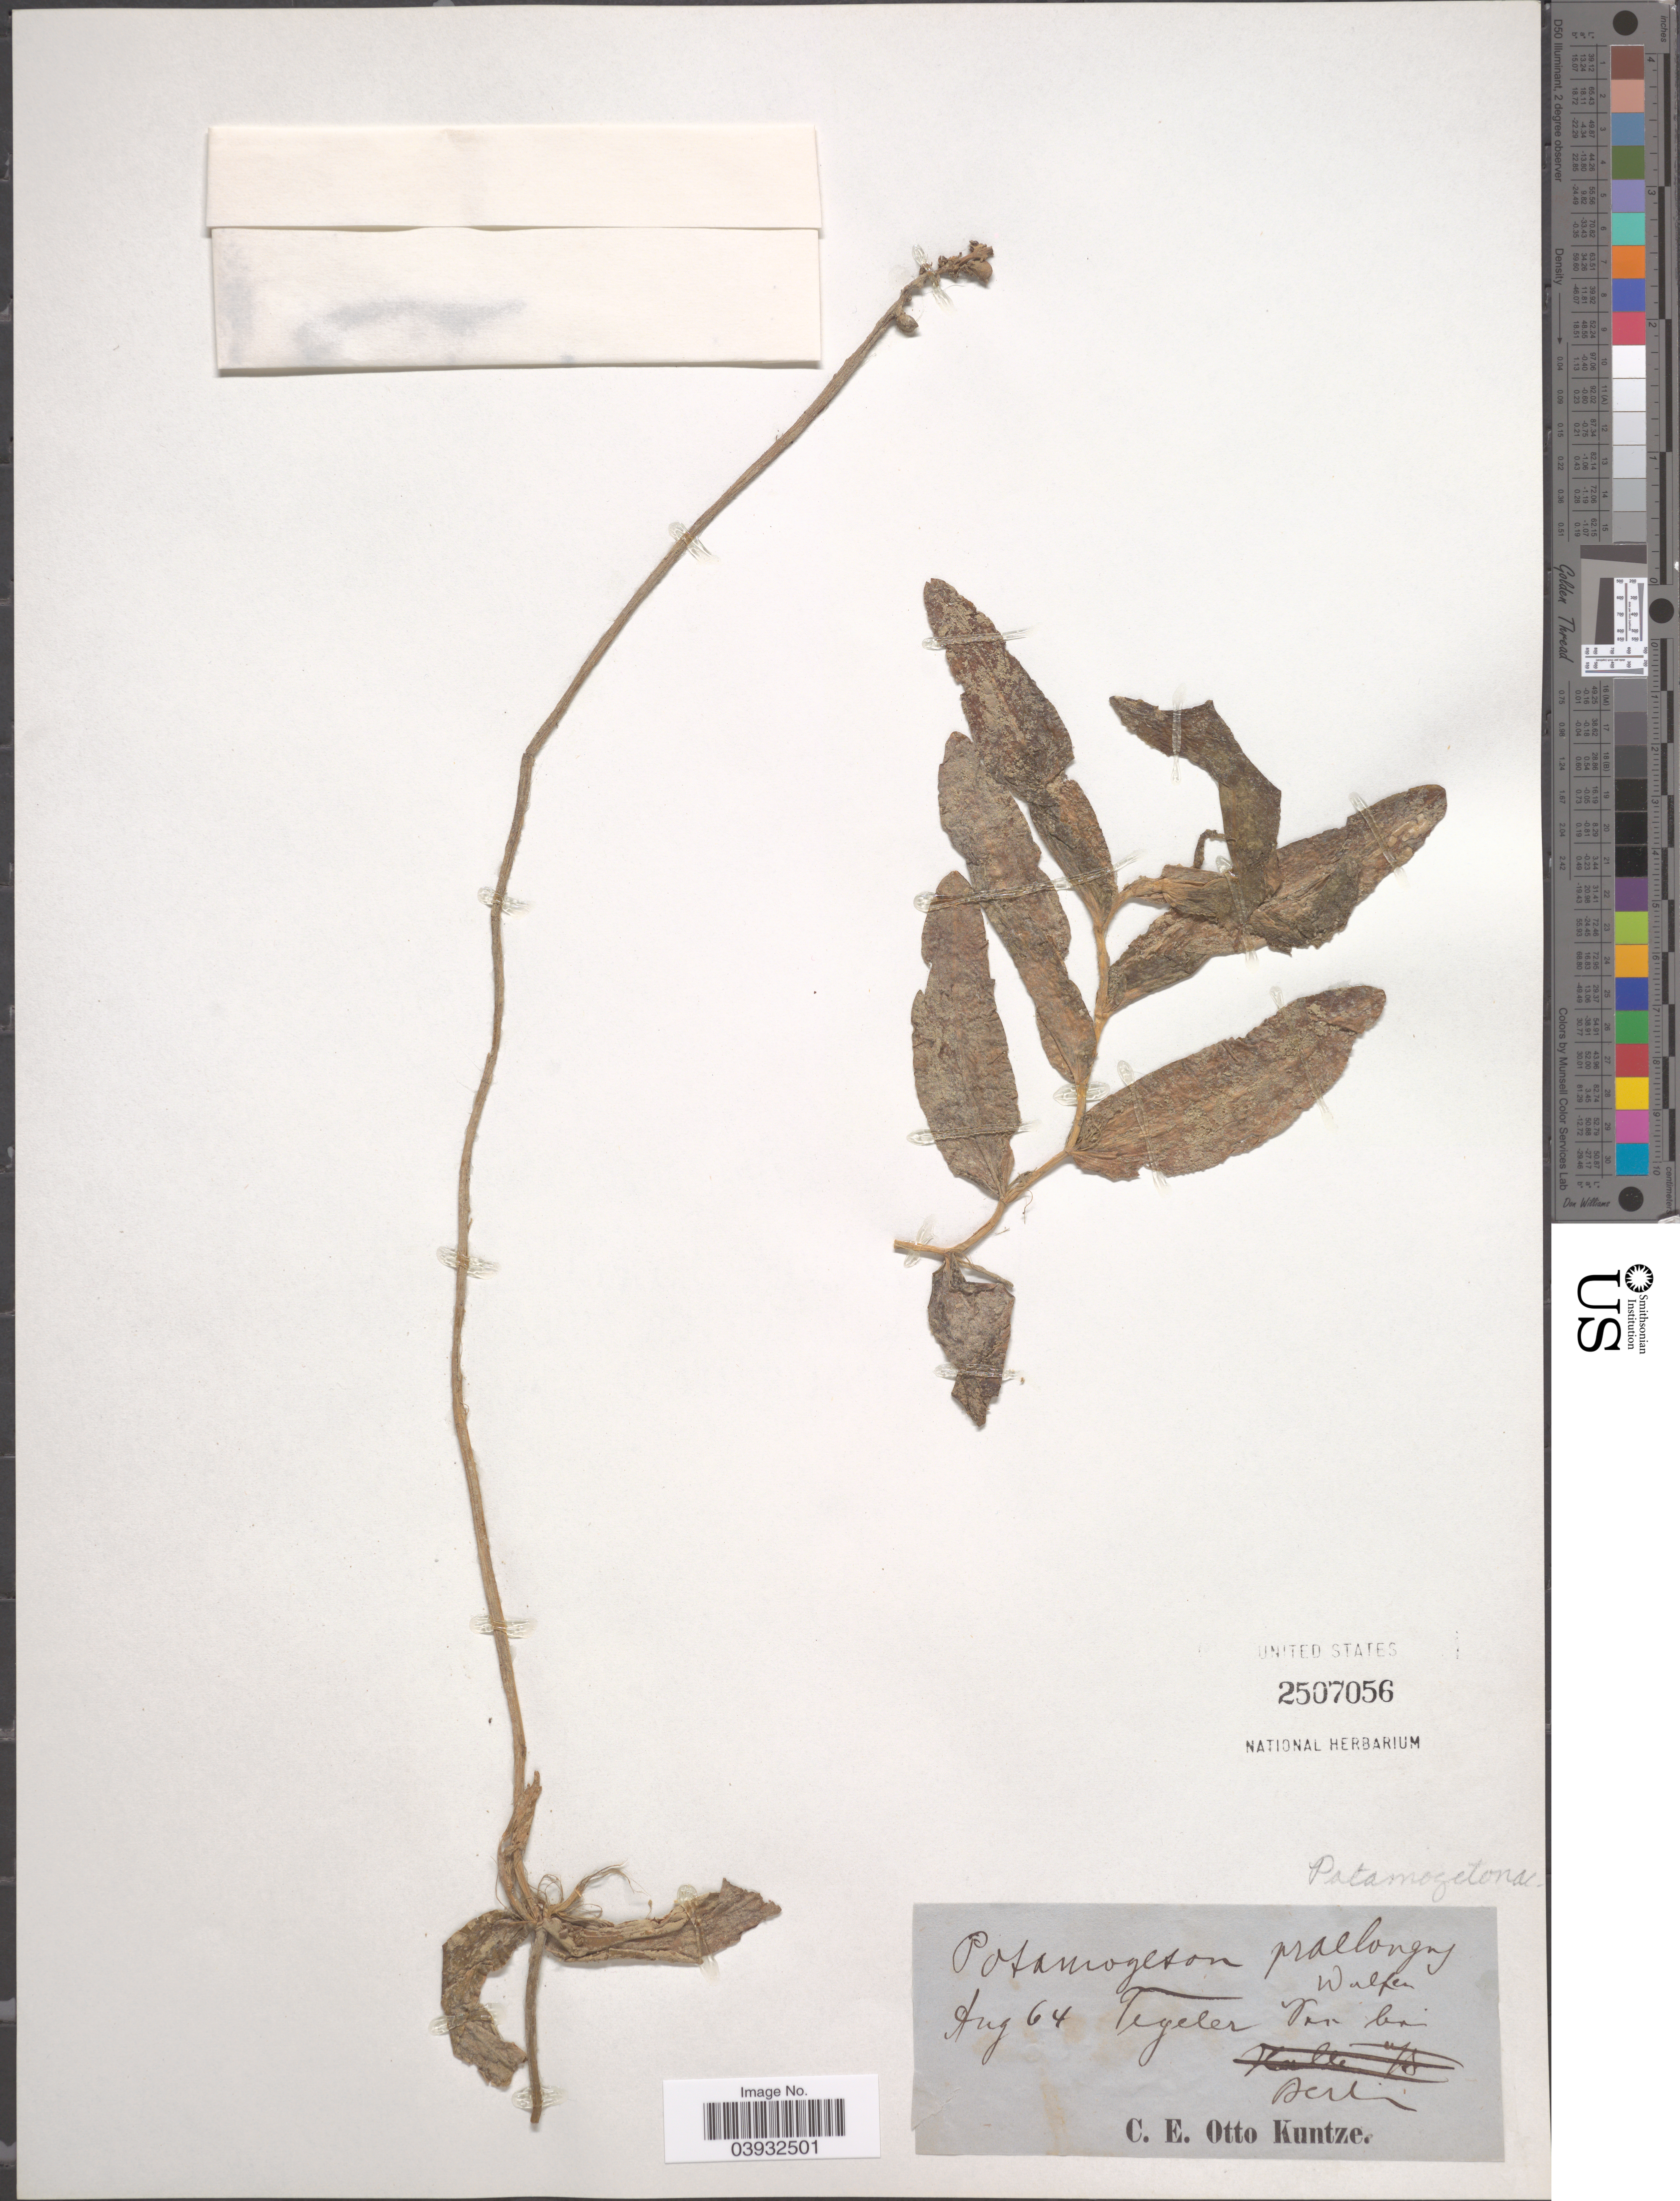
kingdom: Plantae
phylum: Tracheophyta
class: Liliopsida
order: Alismatales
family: Potamogetonaceae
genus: Potamogeton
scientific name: Potamogeton praelongus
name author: Wulfen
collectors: C.E.O. Kuntze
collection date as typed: Transcribed d/m/y: /8/64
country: Germany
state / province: Berlin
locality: Tegeler Var bei. [interpreted] Berlin.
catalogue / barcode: US 2507056